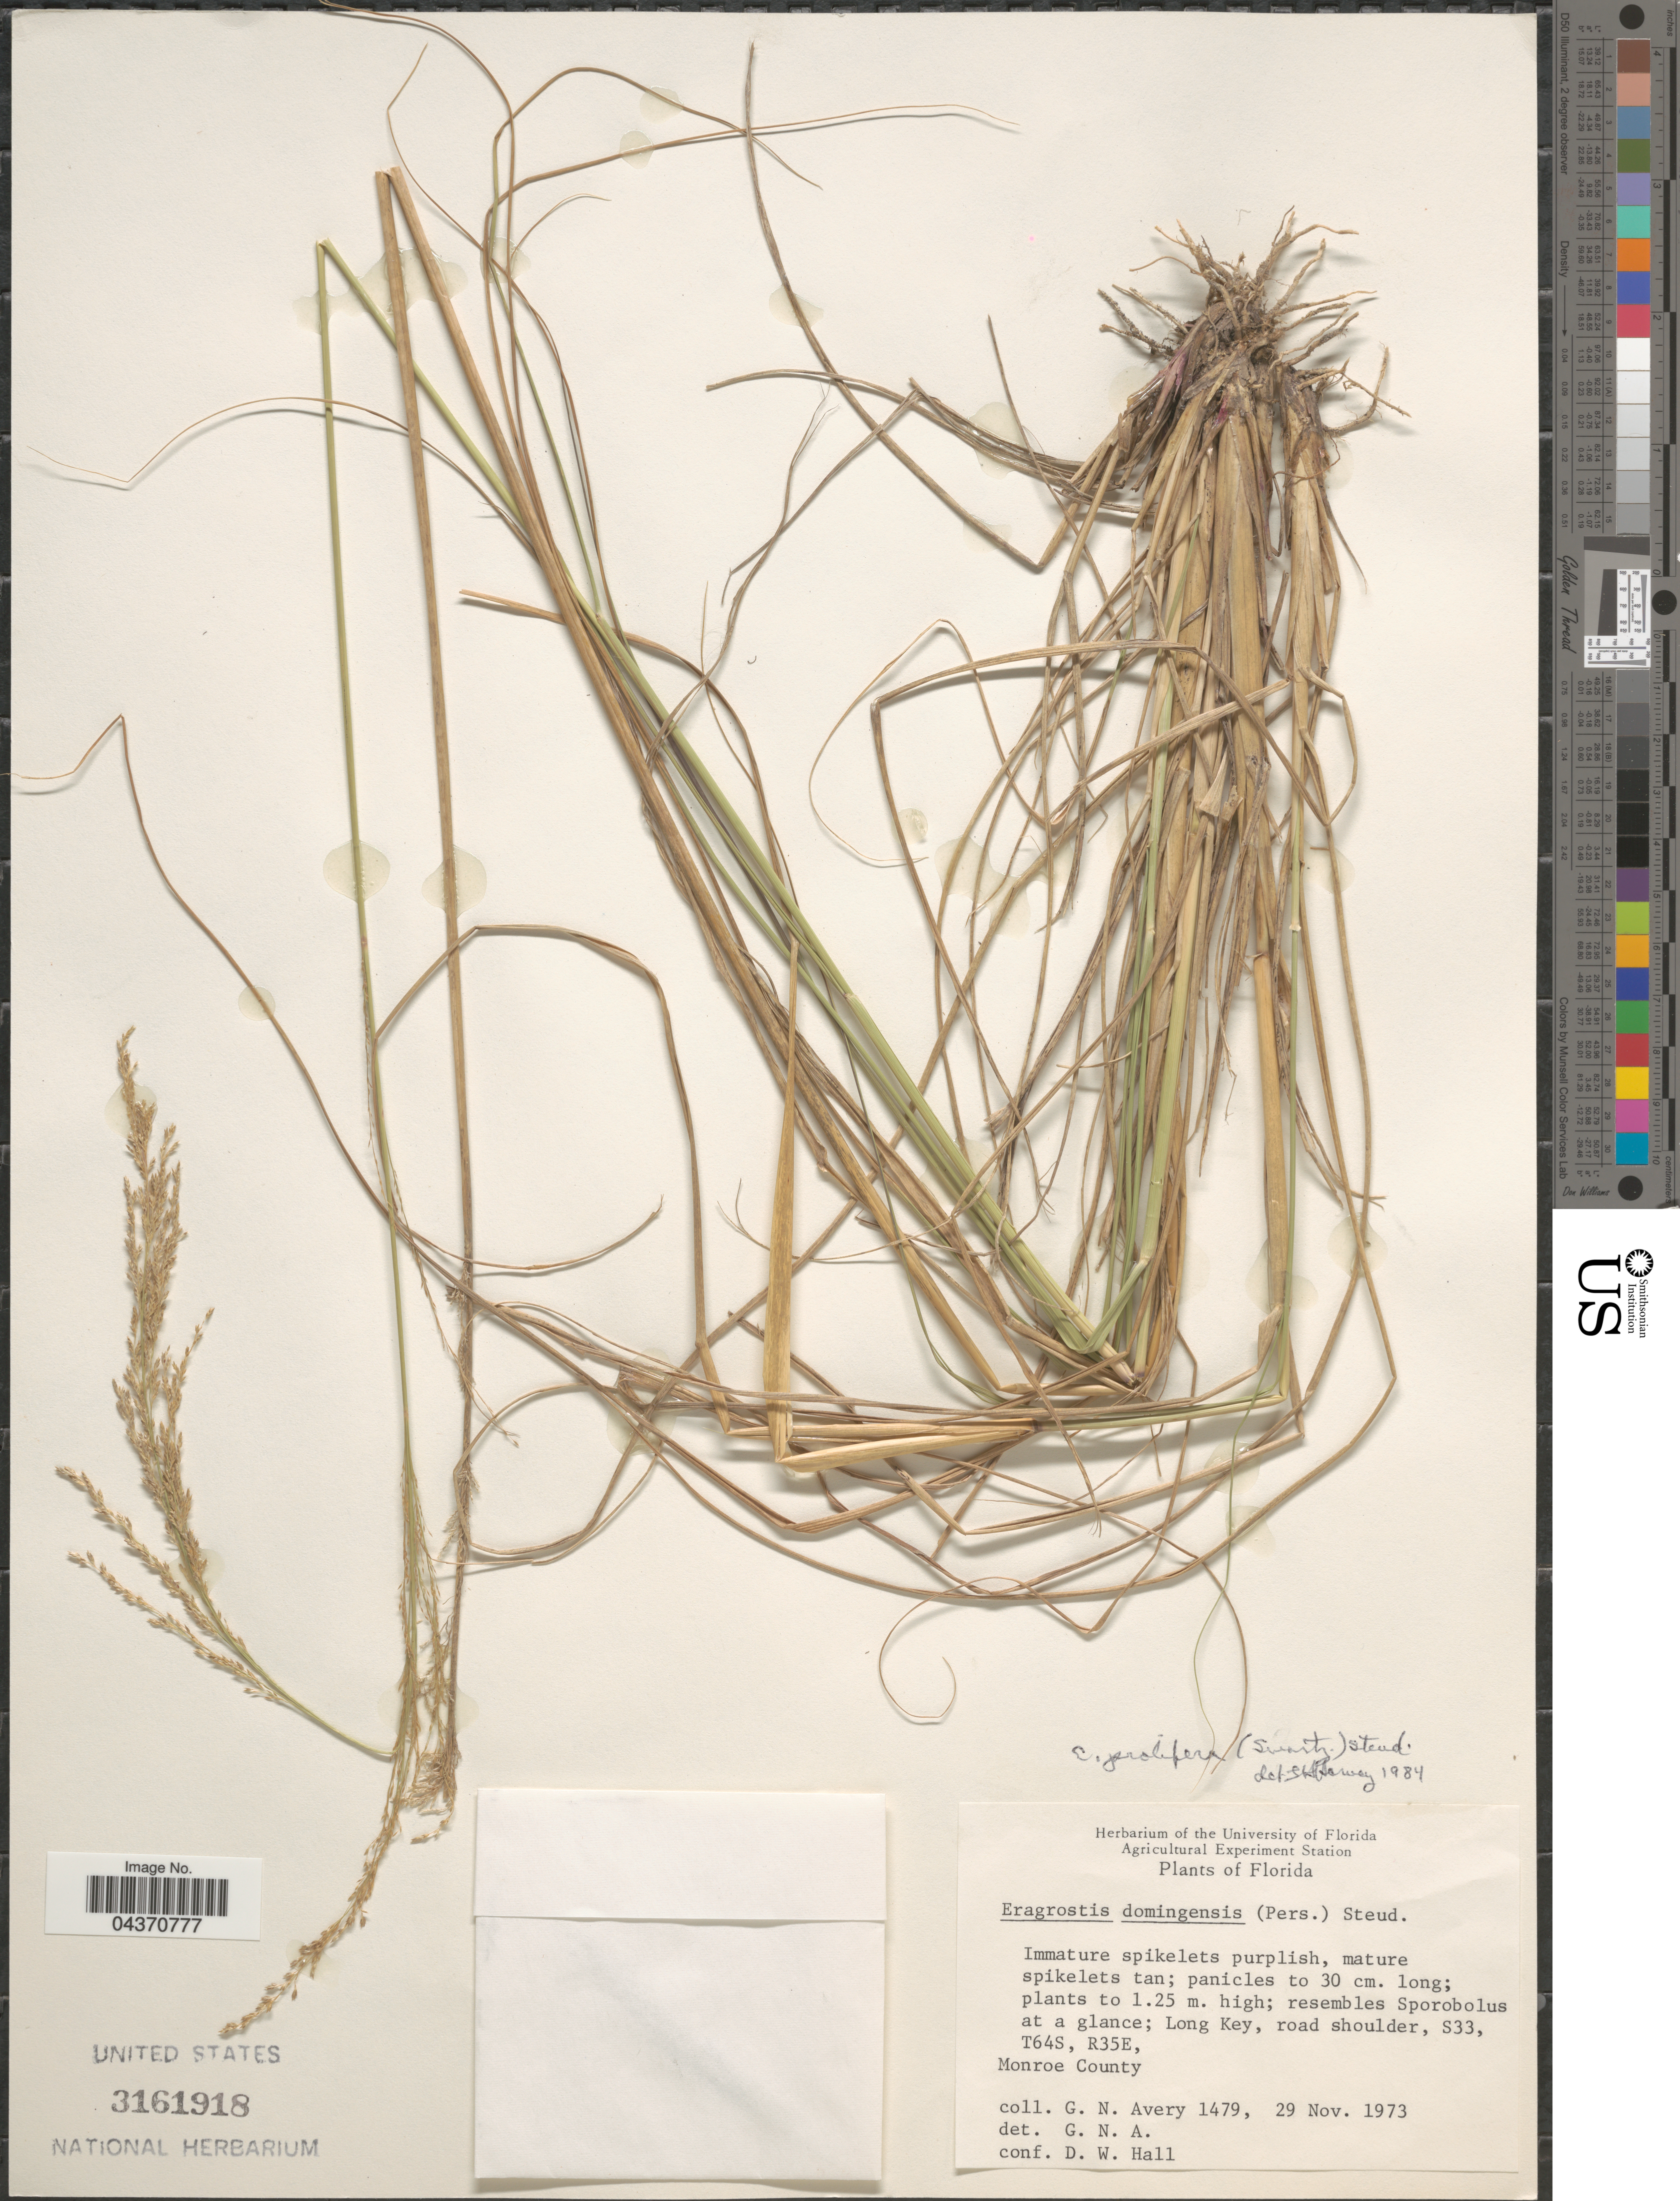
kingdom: Plantae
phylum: Tracheophyta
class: Liliopsida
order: Poales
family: Poaceae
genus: Eragrostis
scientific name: Eragrostis prolifera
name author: (Sw.) Steud.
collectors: G. N. Avery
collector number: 1479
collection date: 1973-11-29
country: United States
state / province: Florida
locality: Long Key, road shoulder, S33, T64S, R35E, Monroe County.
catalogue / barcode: US 3161918